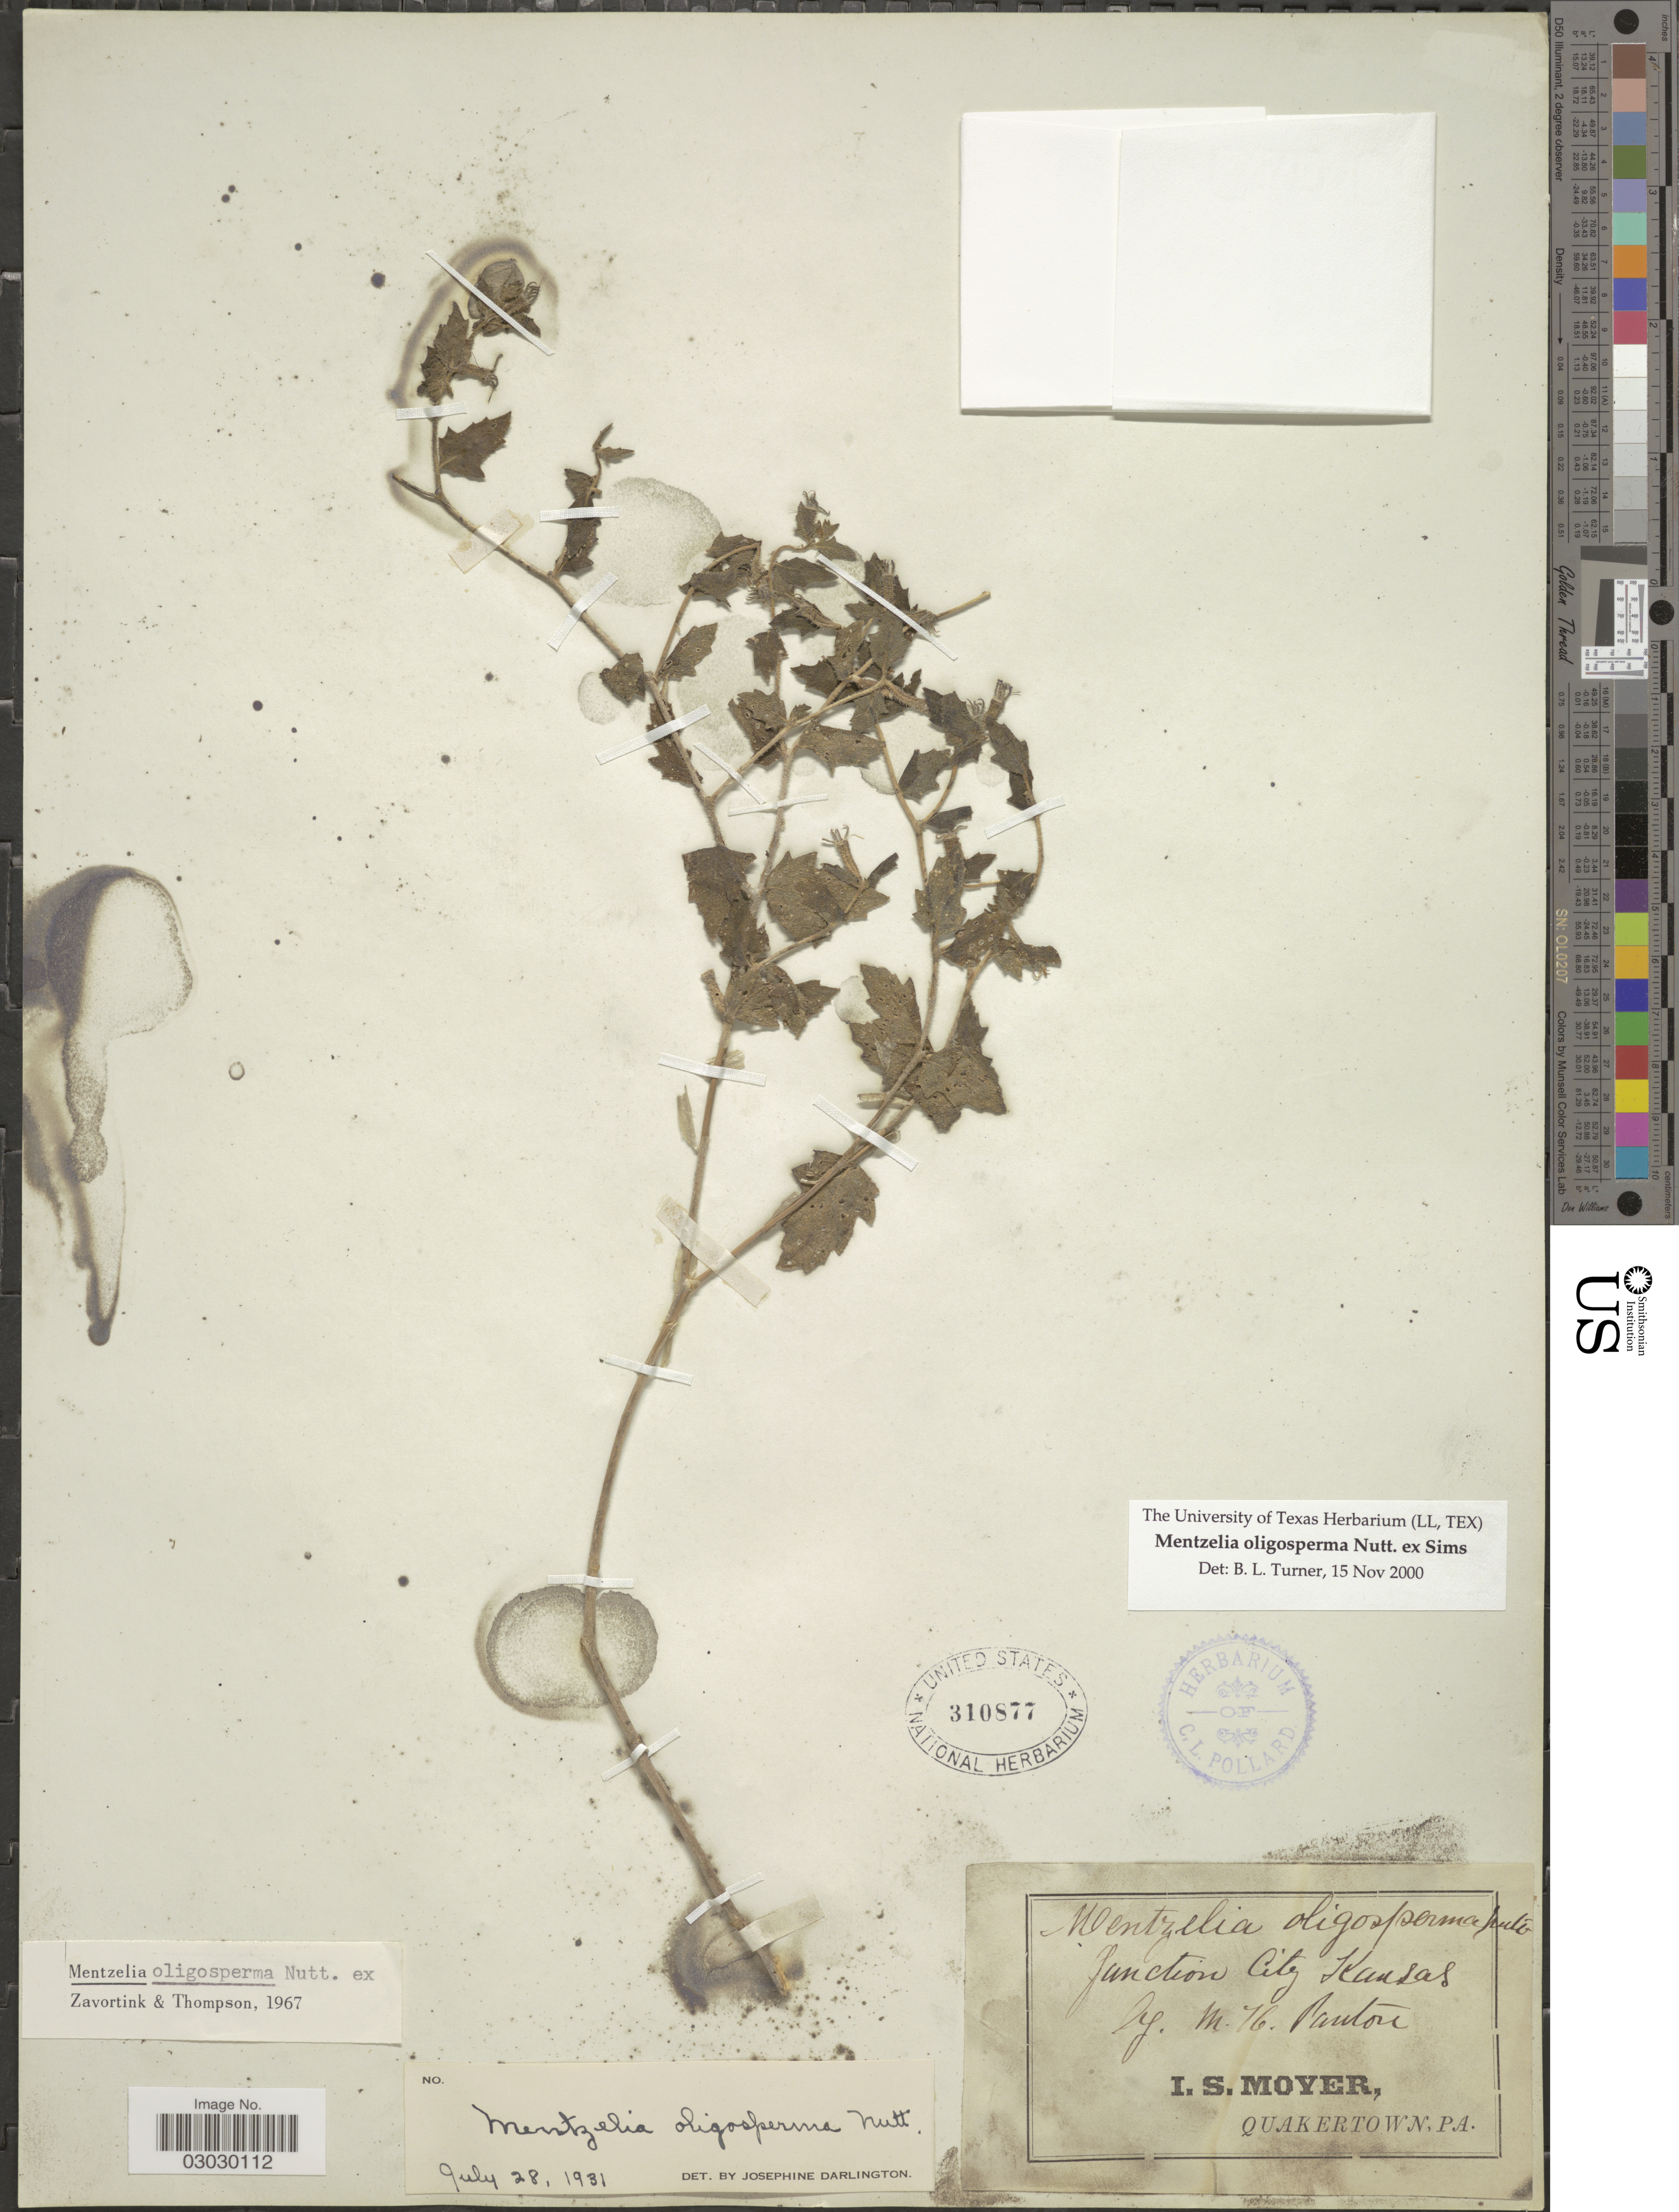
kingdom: Plantae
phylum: Tracheophyta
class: Magnoliopsida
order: Cornales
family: Loasaceae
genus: Mentzelia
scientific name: Mentzelia oligosperma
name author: Nutt. ex Sims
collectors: M. Panton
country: United States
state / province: Kansas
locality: Junction City.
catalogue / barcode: US 310877